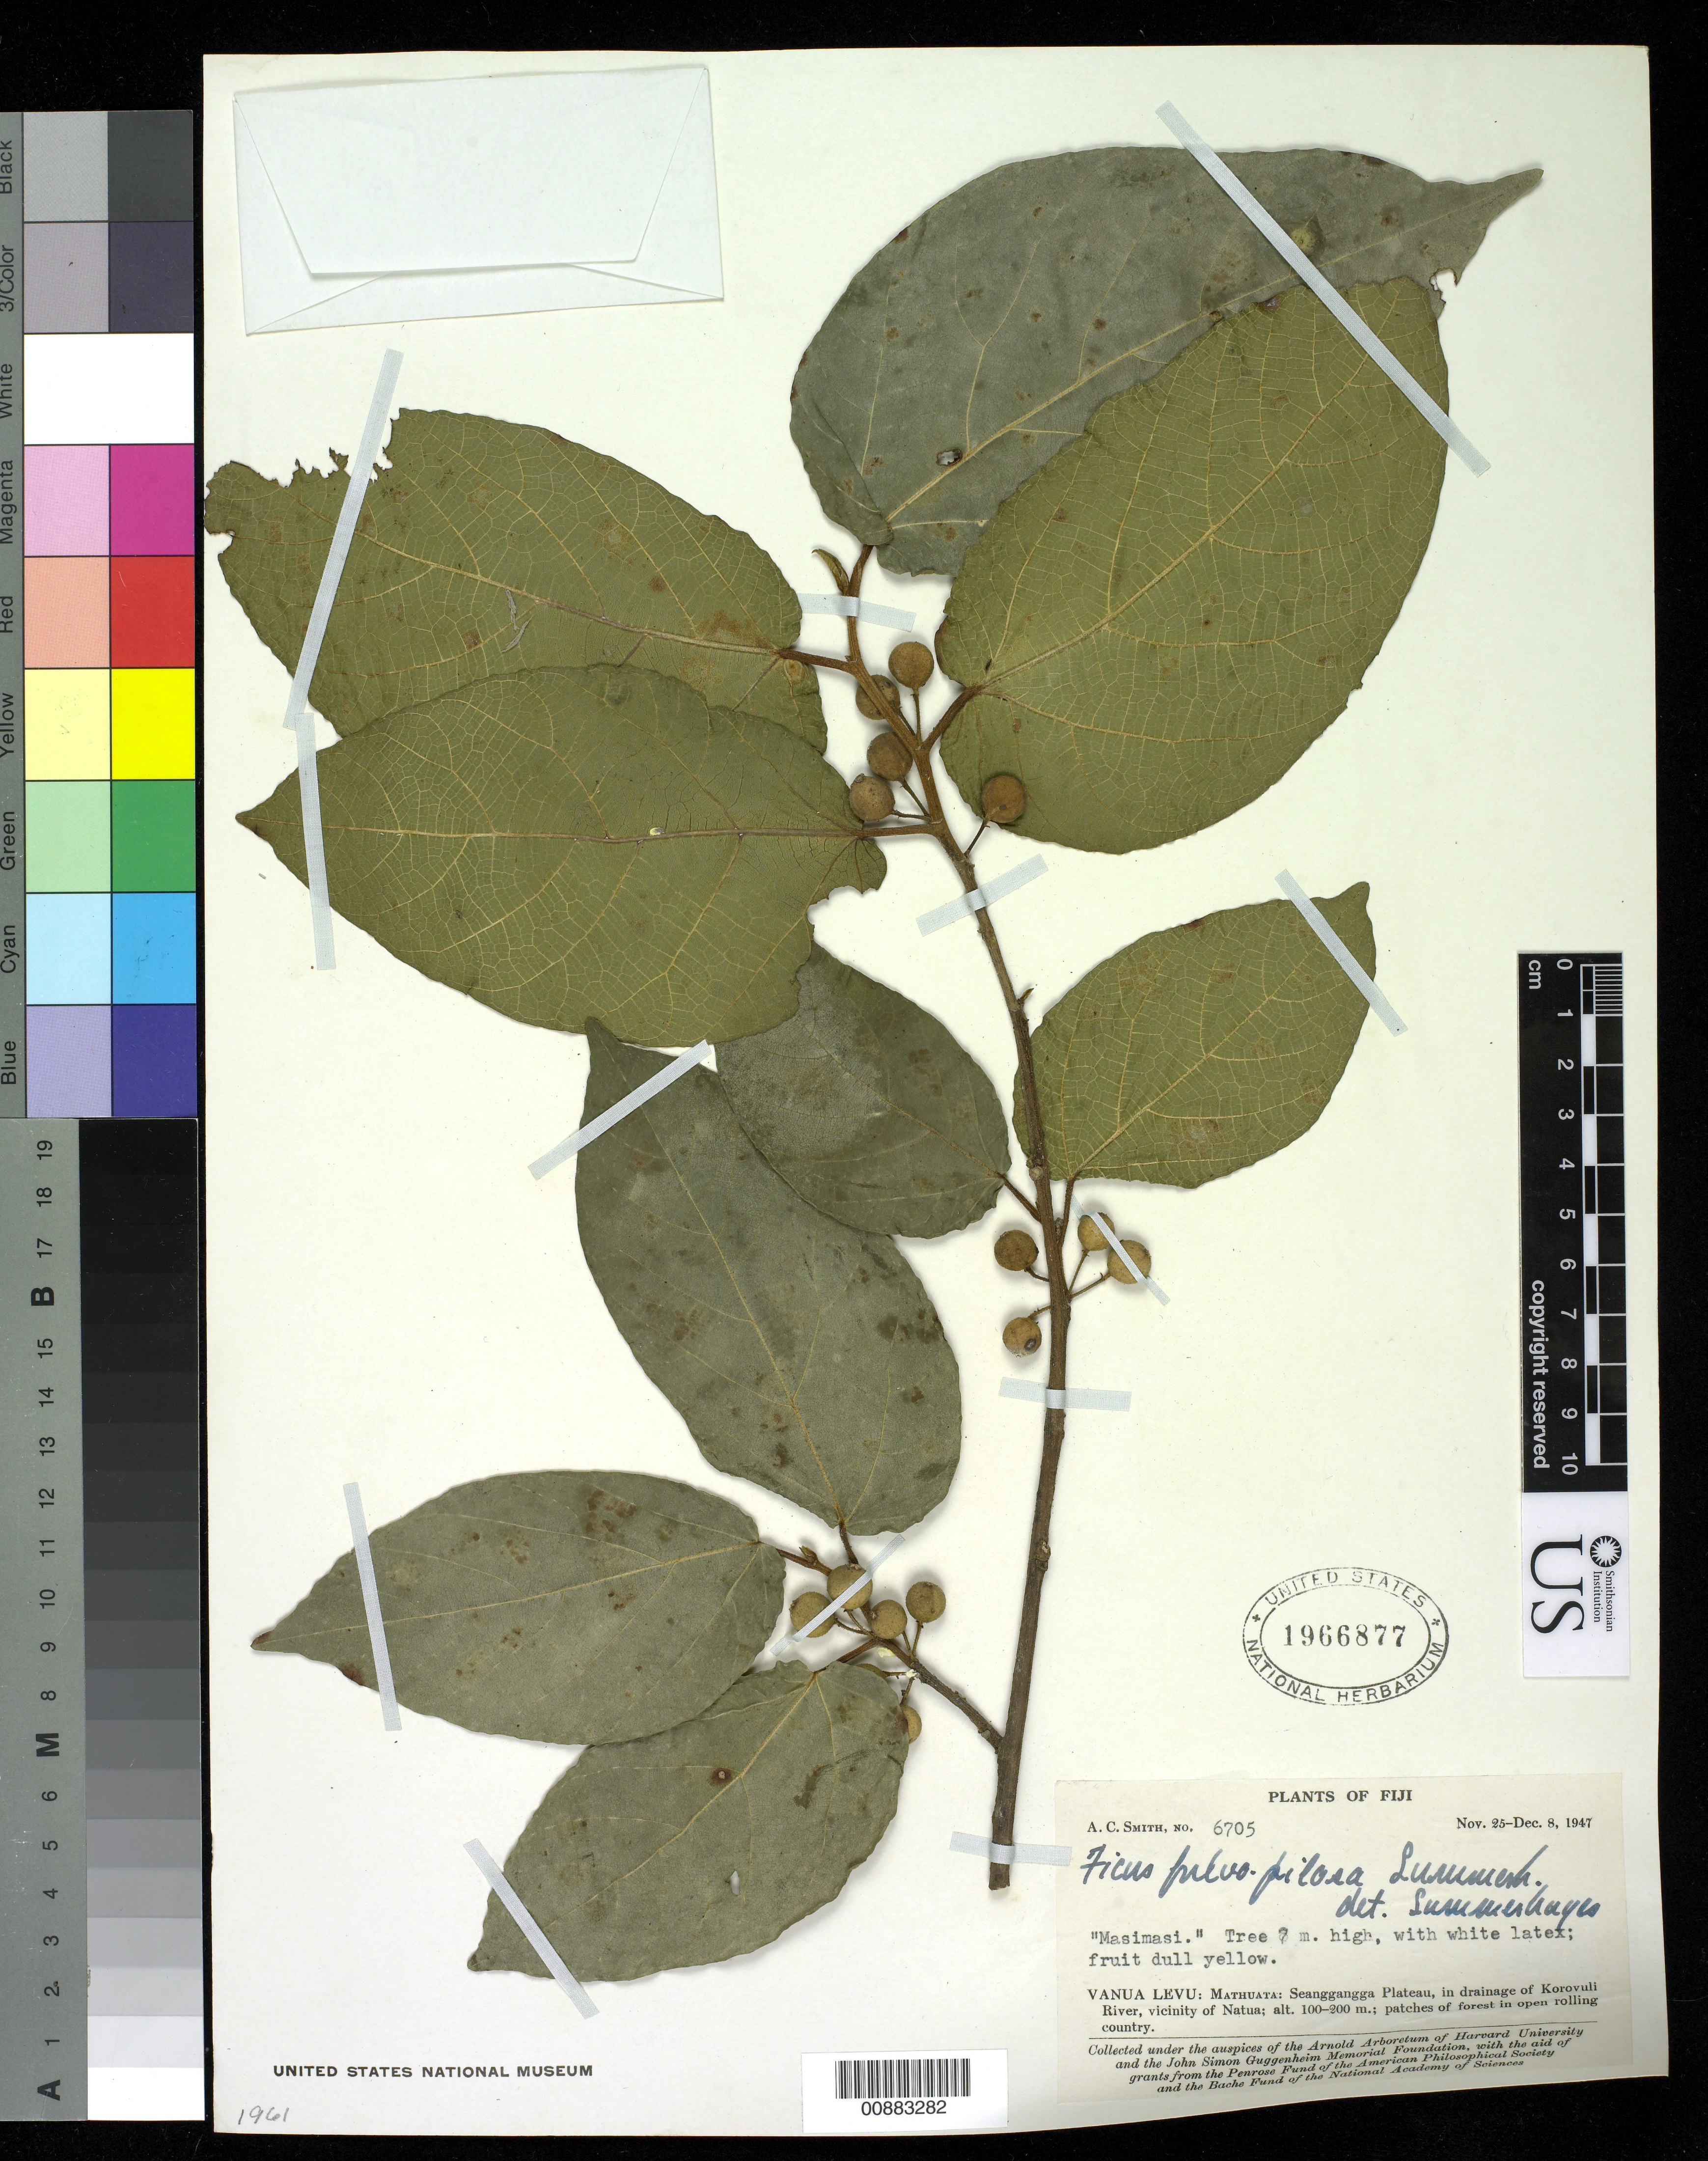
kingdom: Plantae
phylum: Tracheophyta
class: Magnoliopsida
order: Rosales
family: Moraceae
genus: Ficus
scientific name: Ficus fulvopilosa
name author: Summerh.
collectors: C. A. Smith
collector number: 6705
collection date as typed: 25 Nov 1947 to 08 Dec 1947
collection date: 1947-11-25/1947-12-08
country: Fiji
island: Macuata-i-wai [Mathuata-i-wai]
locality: Mathuata: Seanggangga Plateau, in drainage of Korovuli River, vicinity of Natua.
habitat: Patches of forest in open rolling country.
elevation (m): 100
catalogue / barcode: US 1966877